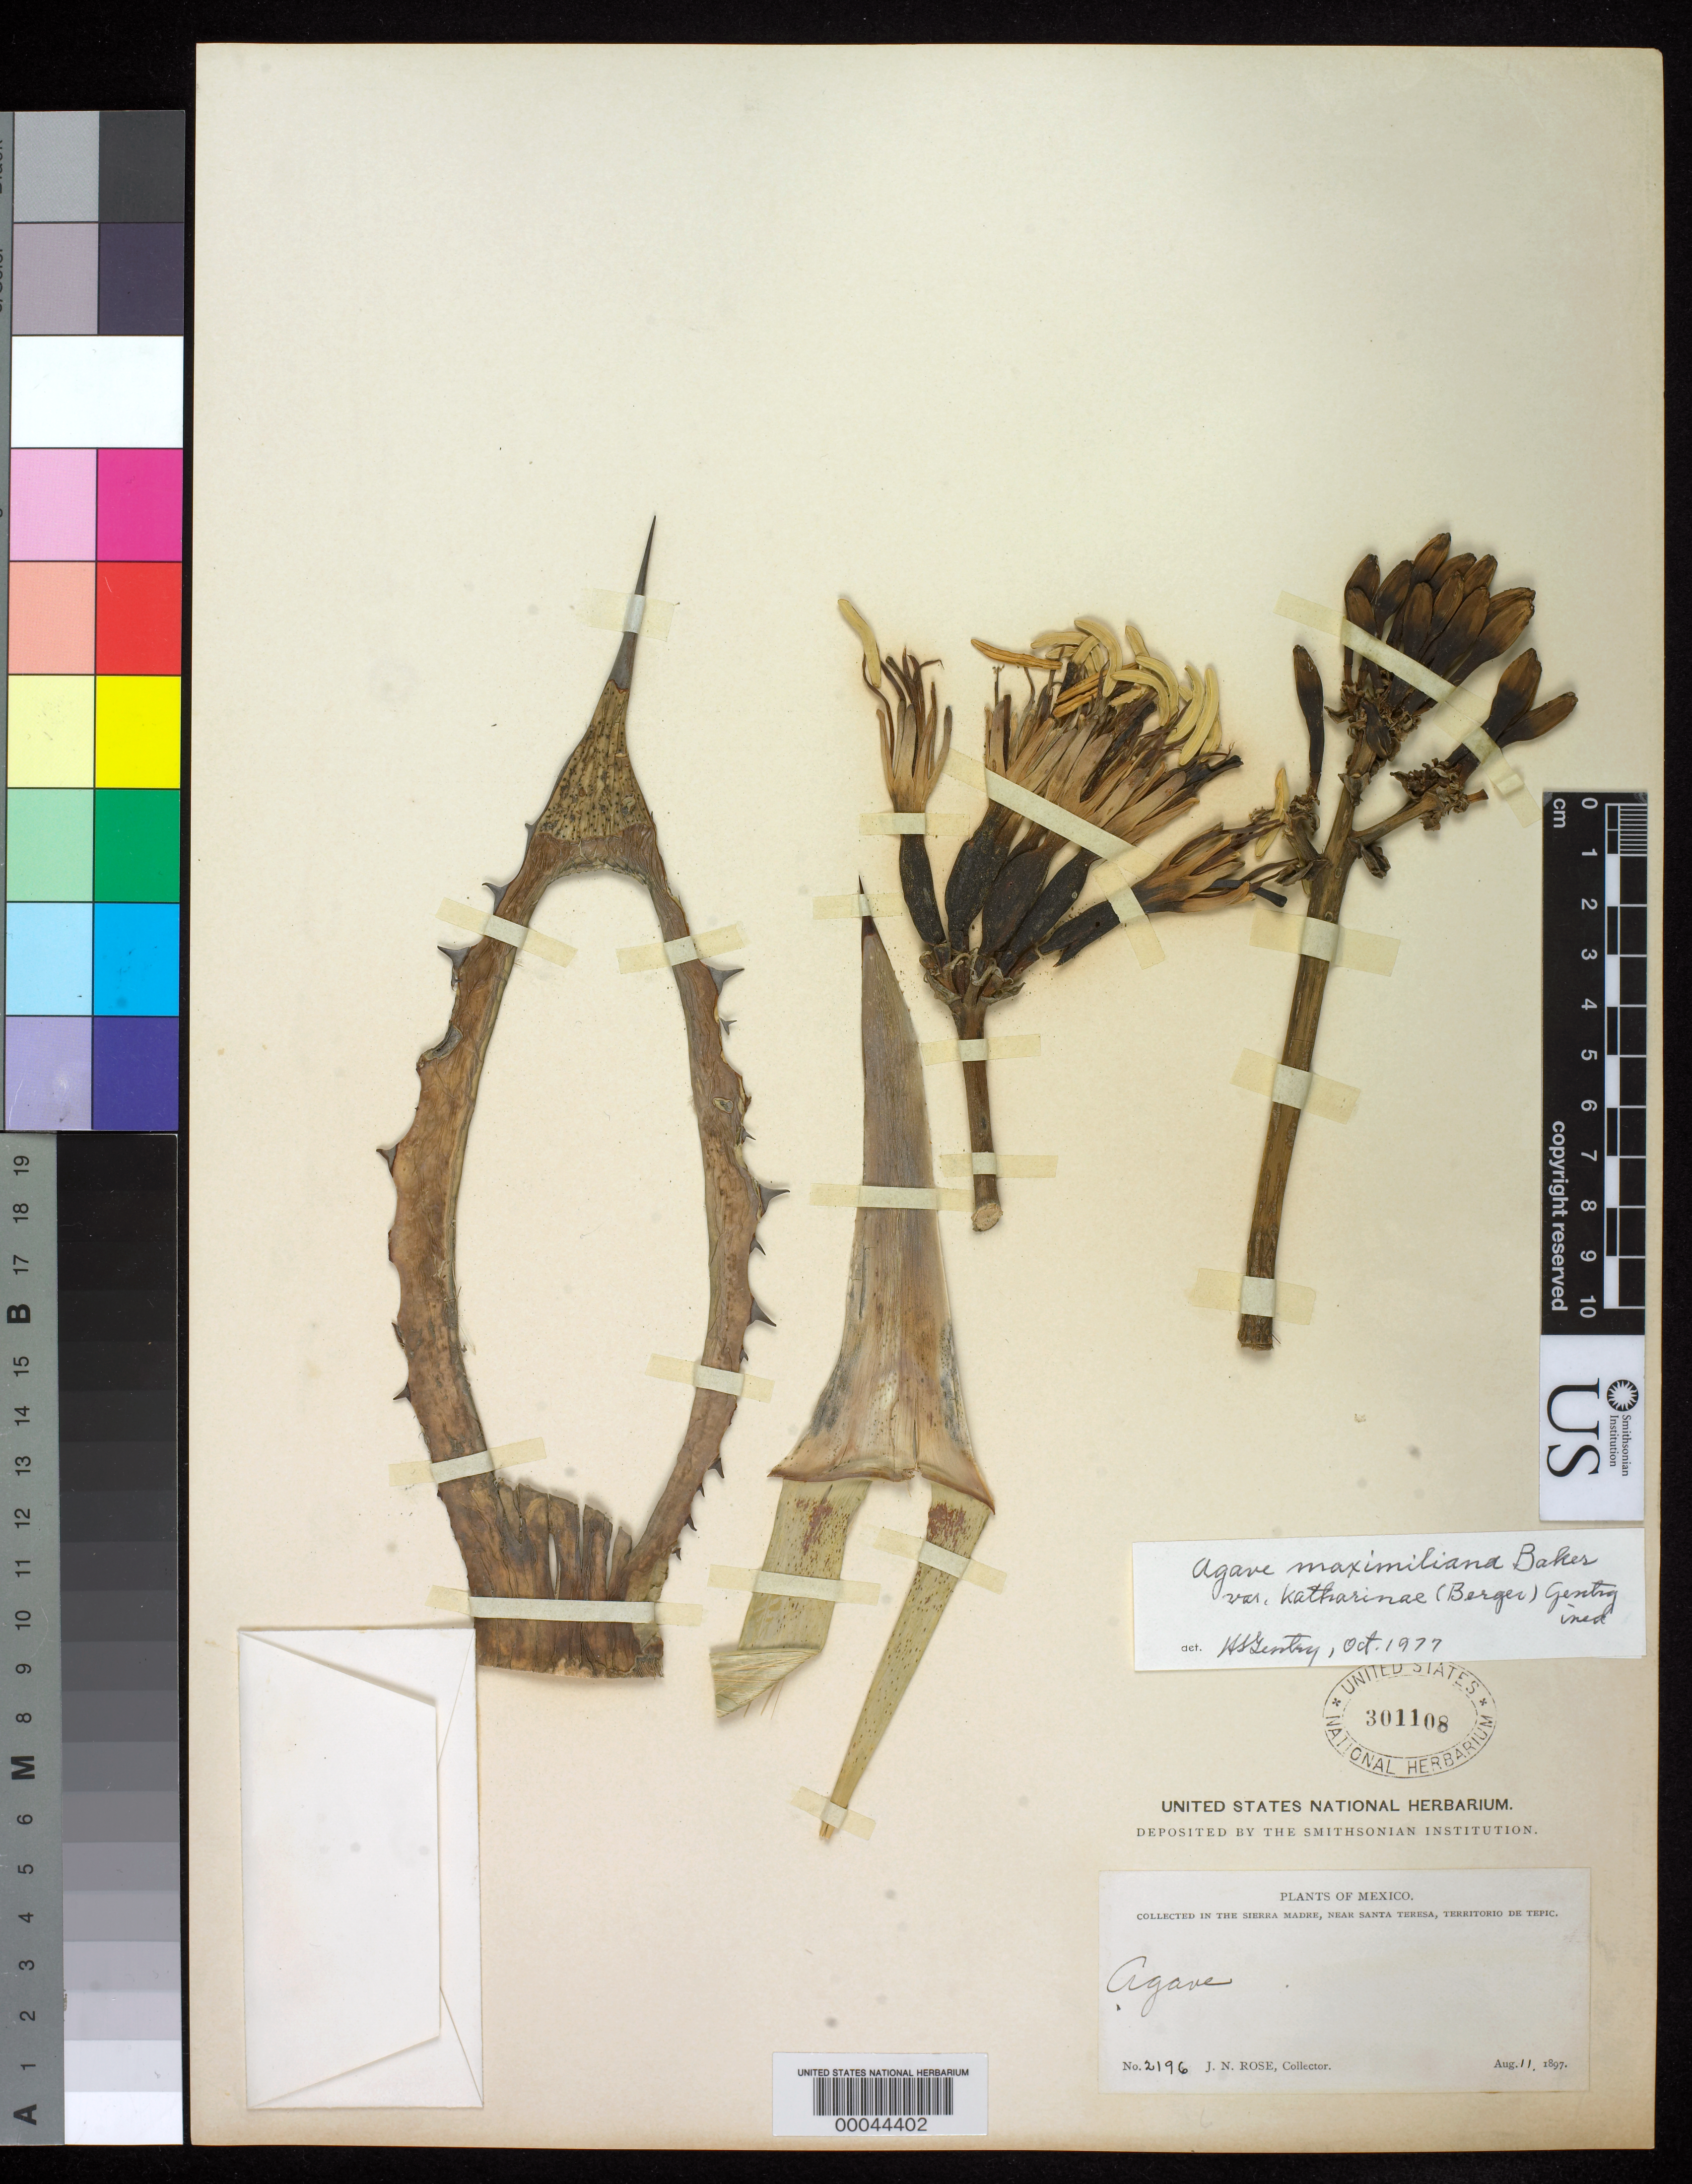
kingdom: Plantae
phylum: Tracheophyta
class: Liliopsida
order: Asparagales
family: Asparagaceae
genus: Agave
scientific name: Agave maximiliana var. katherinae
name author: (A. Berger) Gentry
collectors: J. N. Rose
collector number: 2196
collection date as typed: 11 Aug 1897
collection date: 1897-08-11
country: Mexico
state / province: Nayarit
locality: In Sierra Madre, near santa teresa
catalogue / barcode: US 301108